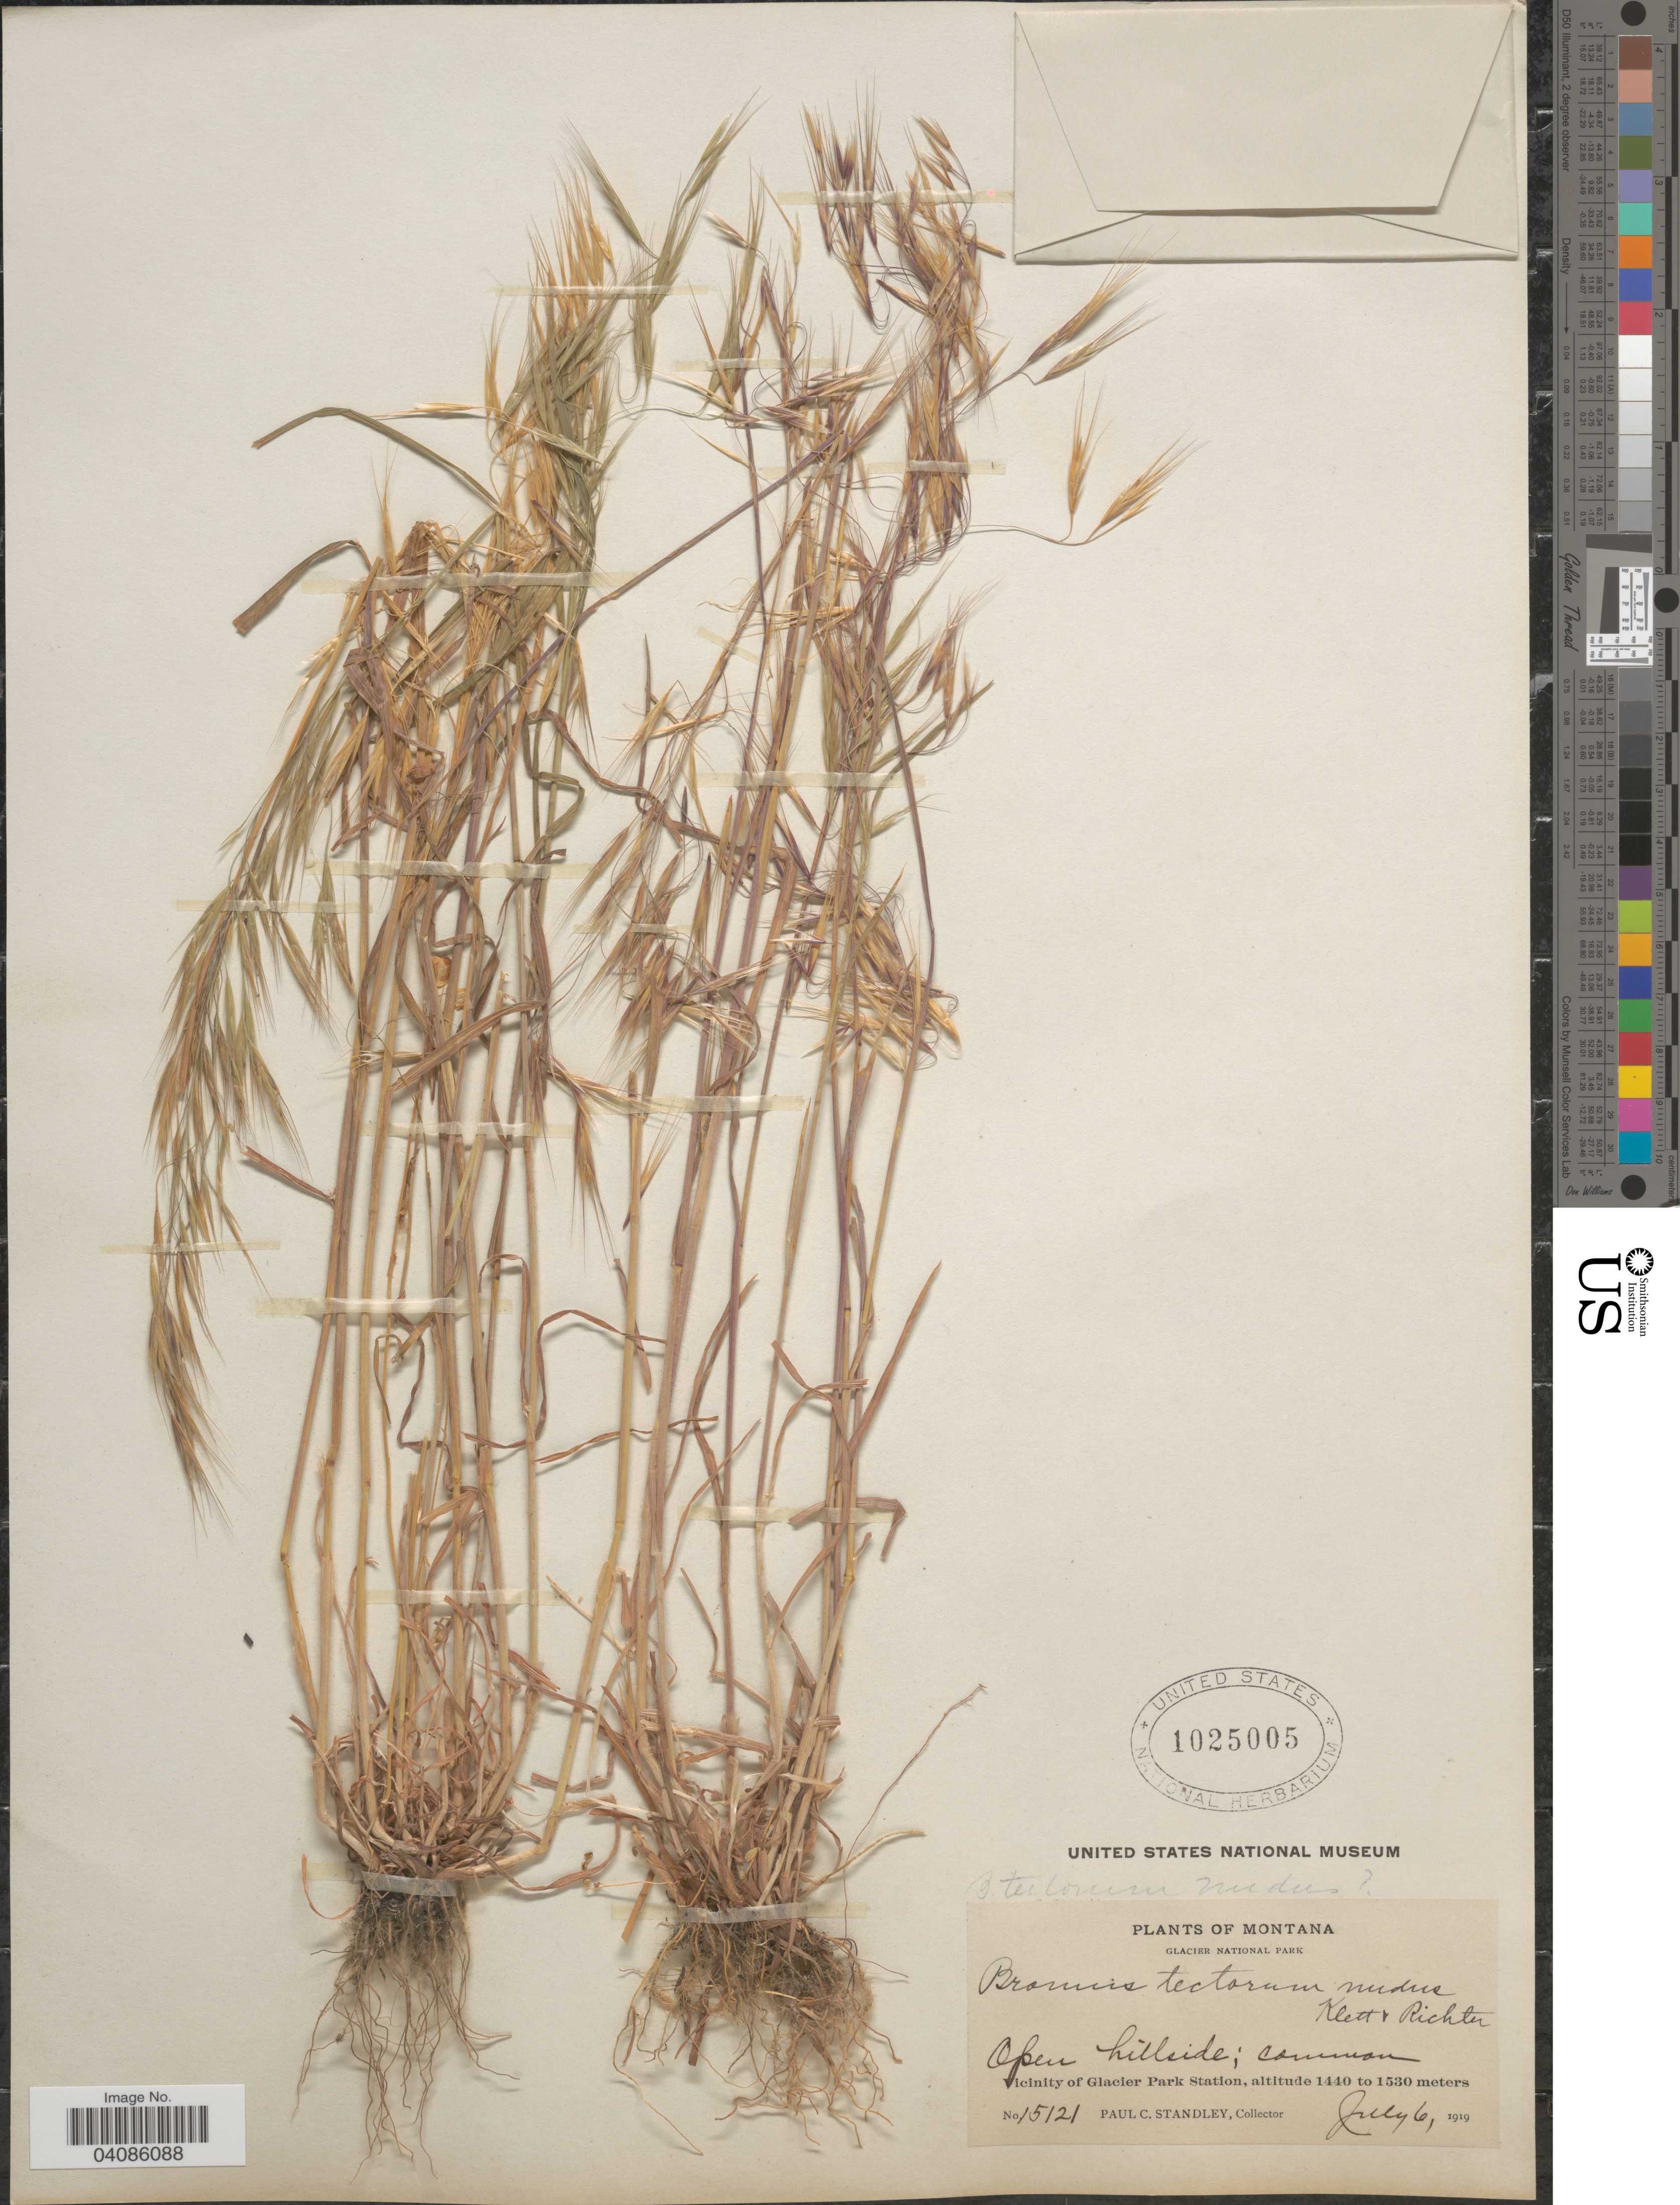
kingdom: Plantae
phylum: Tracheophyta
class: Liliopsida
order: Poales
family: Poaceae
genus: Bromus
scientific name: Bromus tectorum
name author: L.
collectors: P. C. Standley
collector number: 15121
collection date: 1919-07-06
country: United States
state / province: Montana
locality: Glacier National Park. Vicinity of Glacier Park Station.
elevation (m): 1440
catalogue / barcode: US 1025005